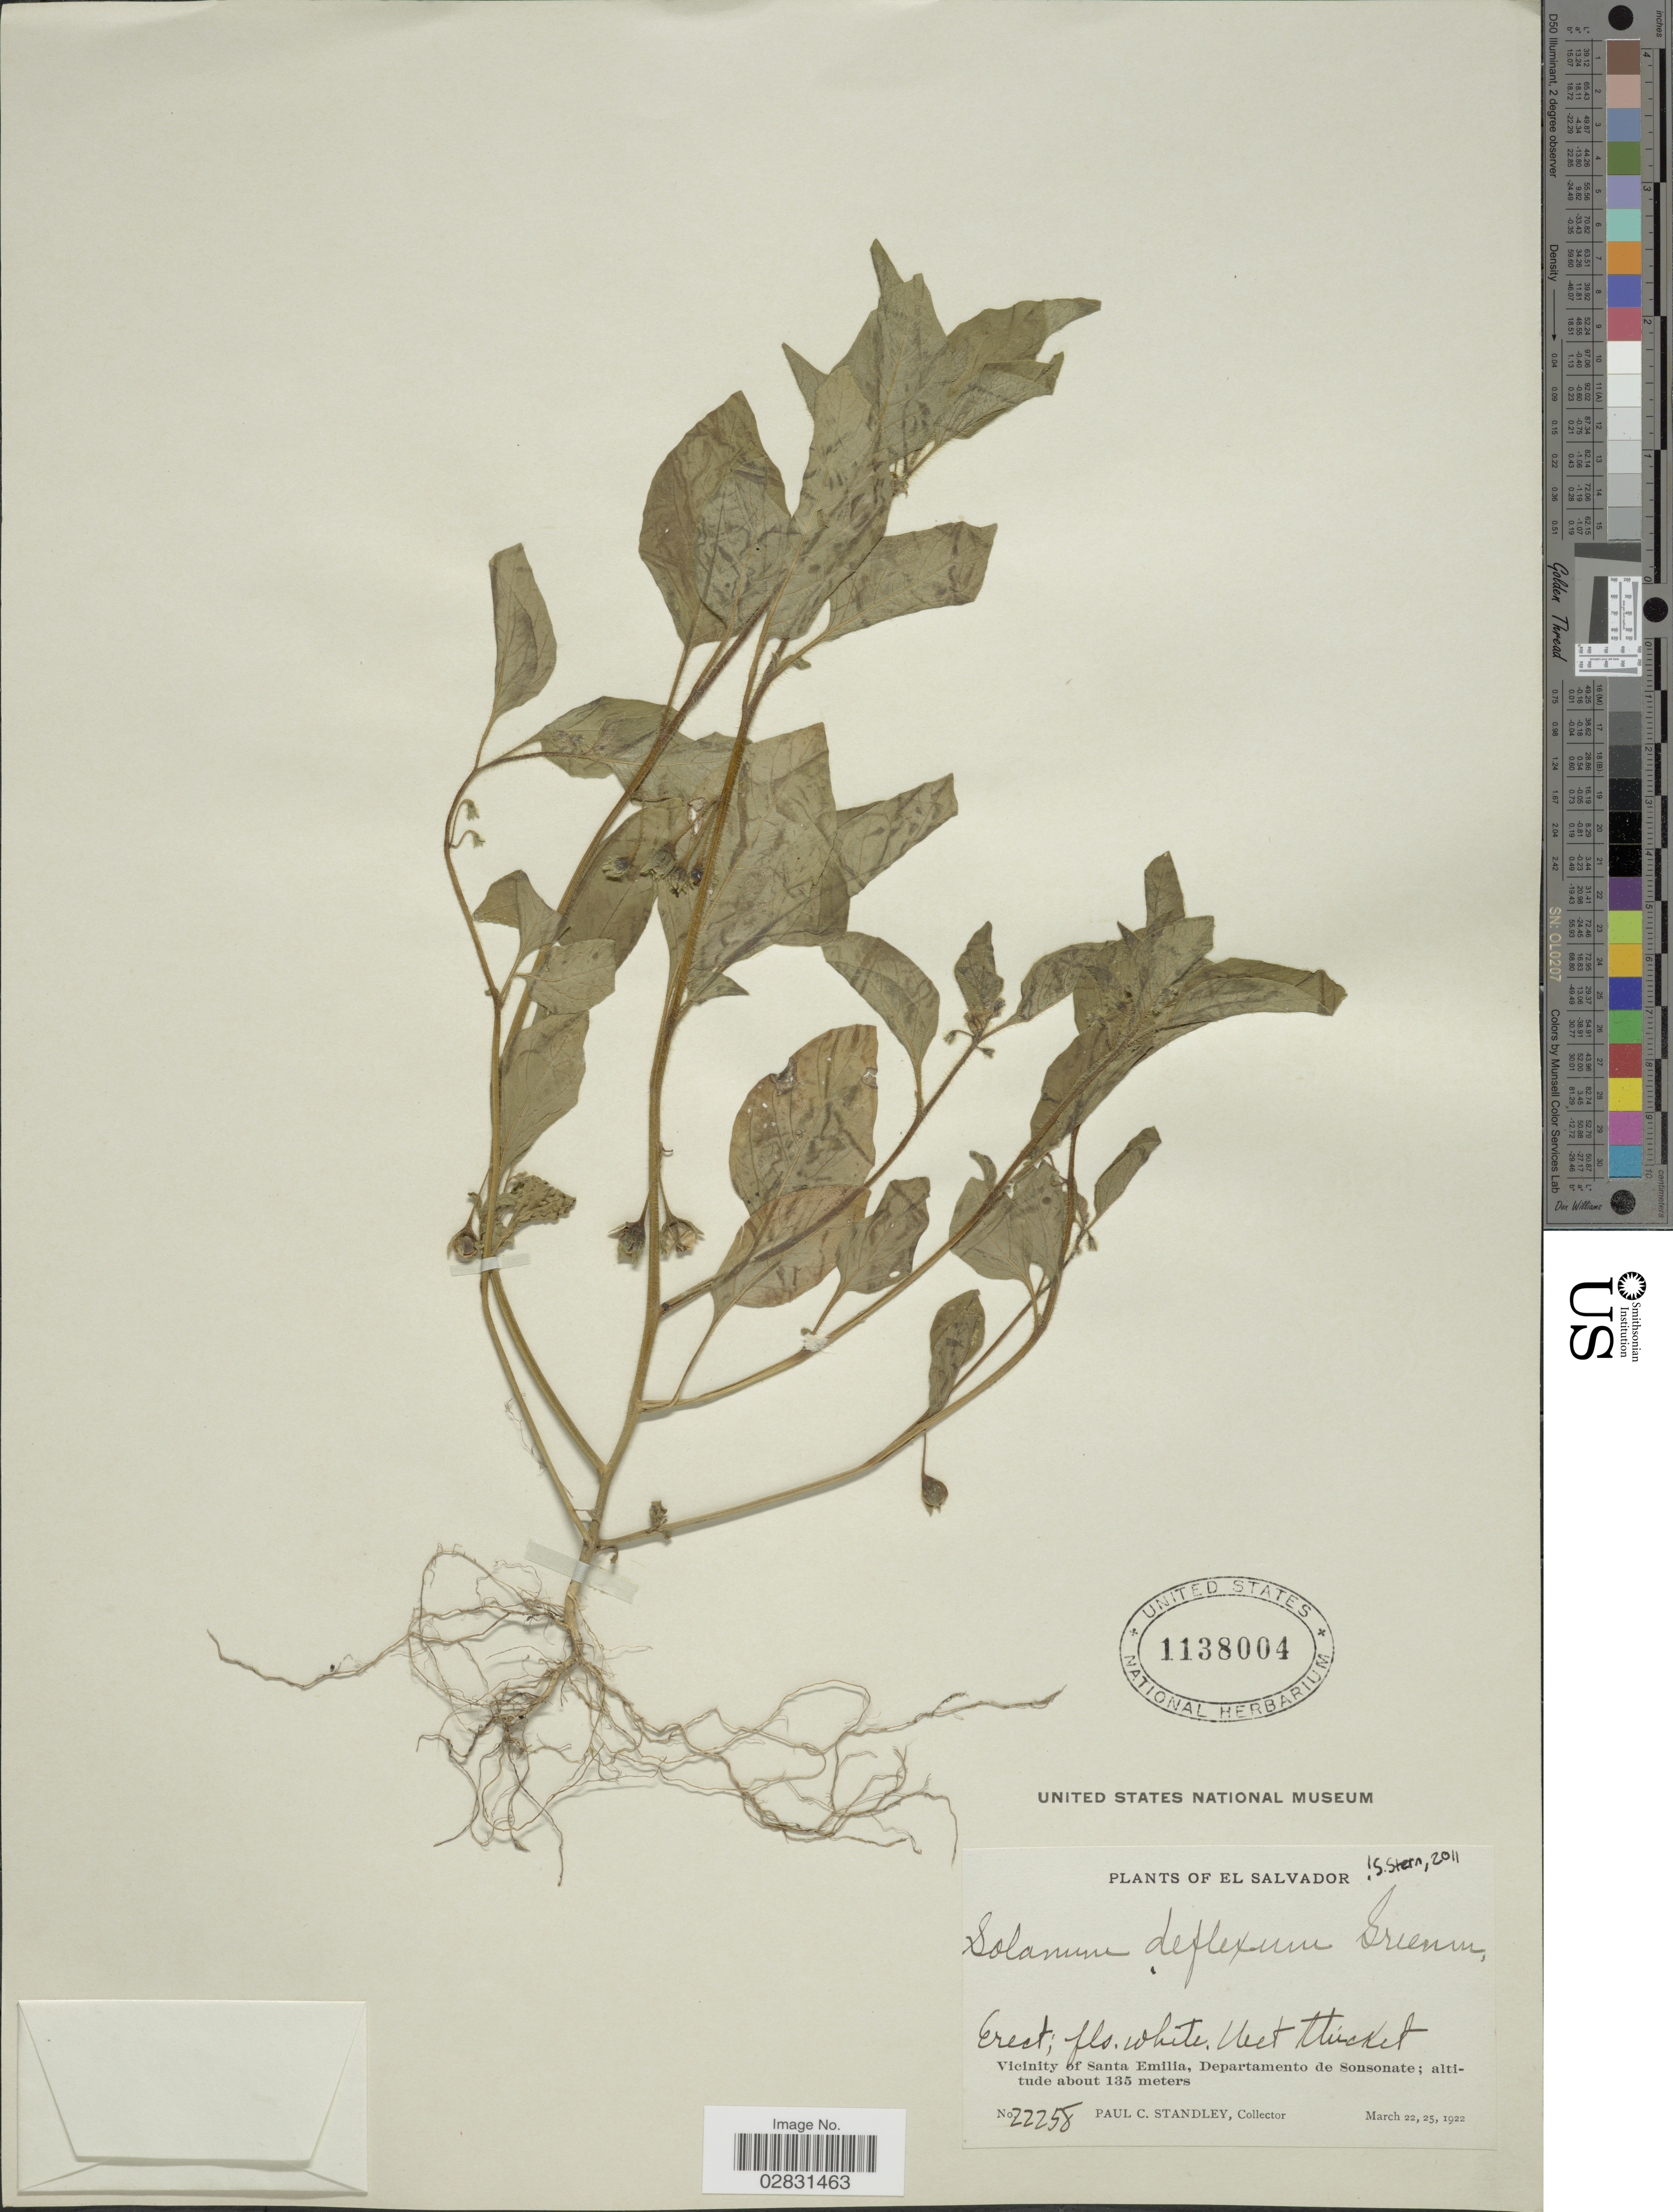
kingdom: Plantae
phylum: Tracheophyta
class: Magnoliopsida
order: Solanales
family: Solanaceae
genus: Solanum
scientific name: Solanum deflexum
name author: Greenm.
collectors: P. C. Standley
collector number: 22258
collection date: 1922-03-22/1922-03-25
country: El Salvador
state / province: Sonsonate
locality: Vicinity of Santa Emilia, Departamento de Sonsonate.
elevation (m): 135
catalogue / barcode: US 1138004